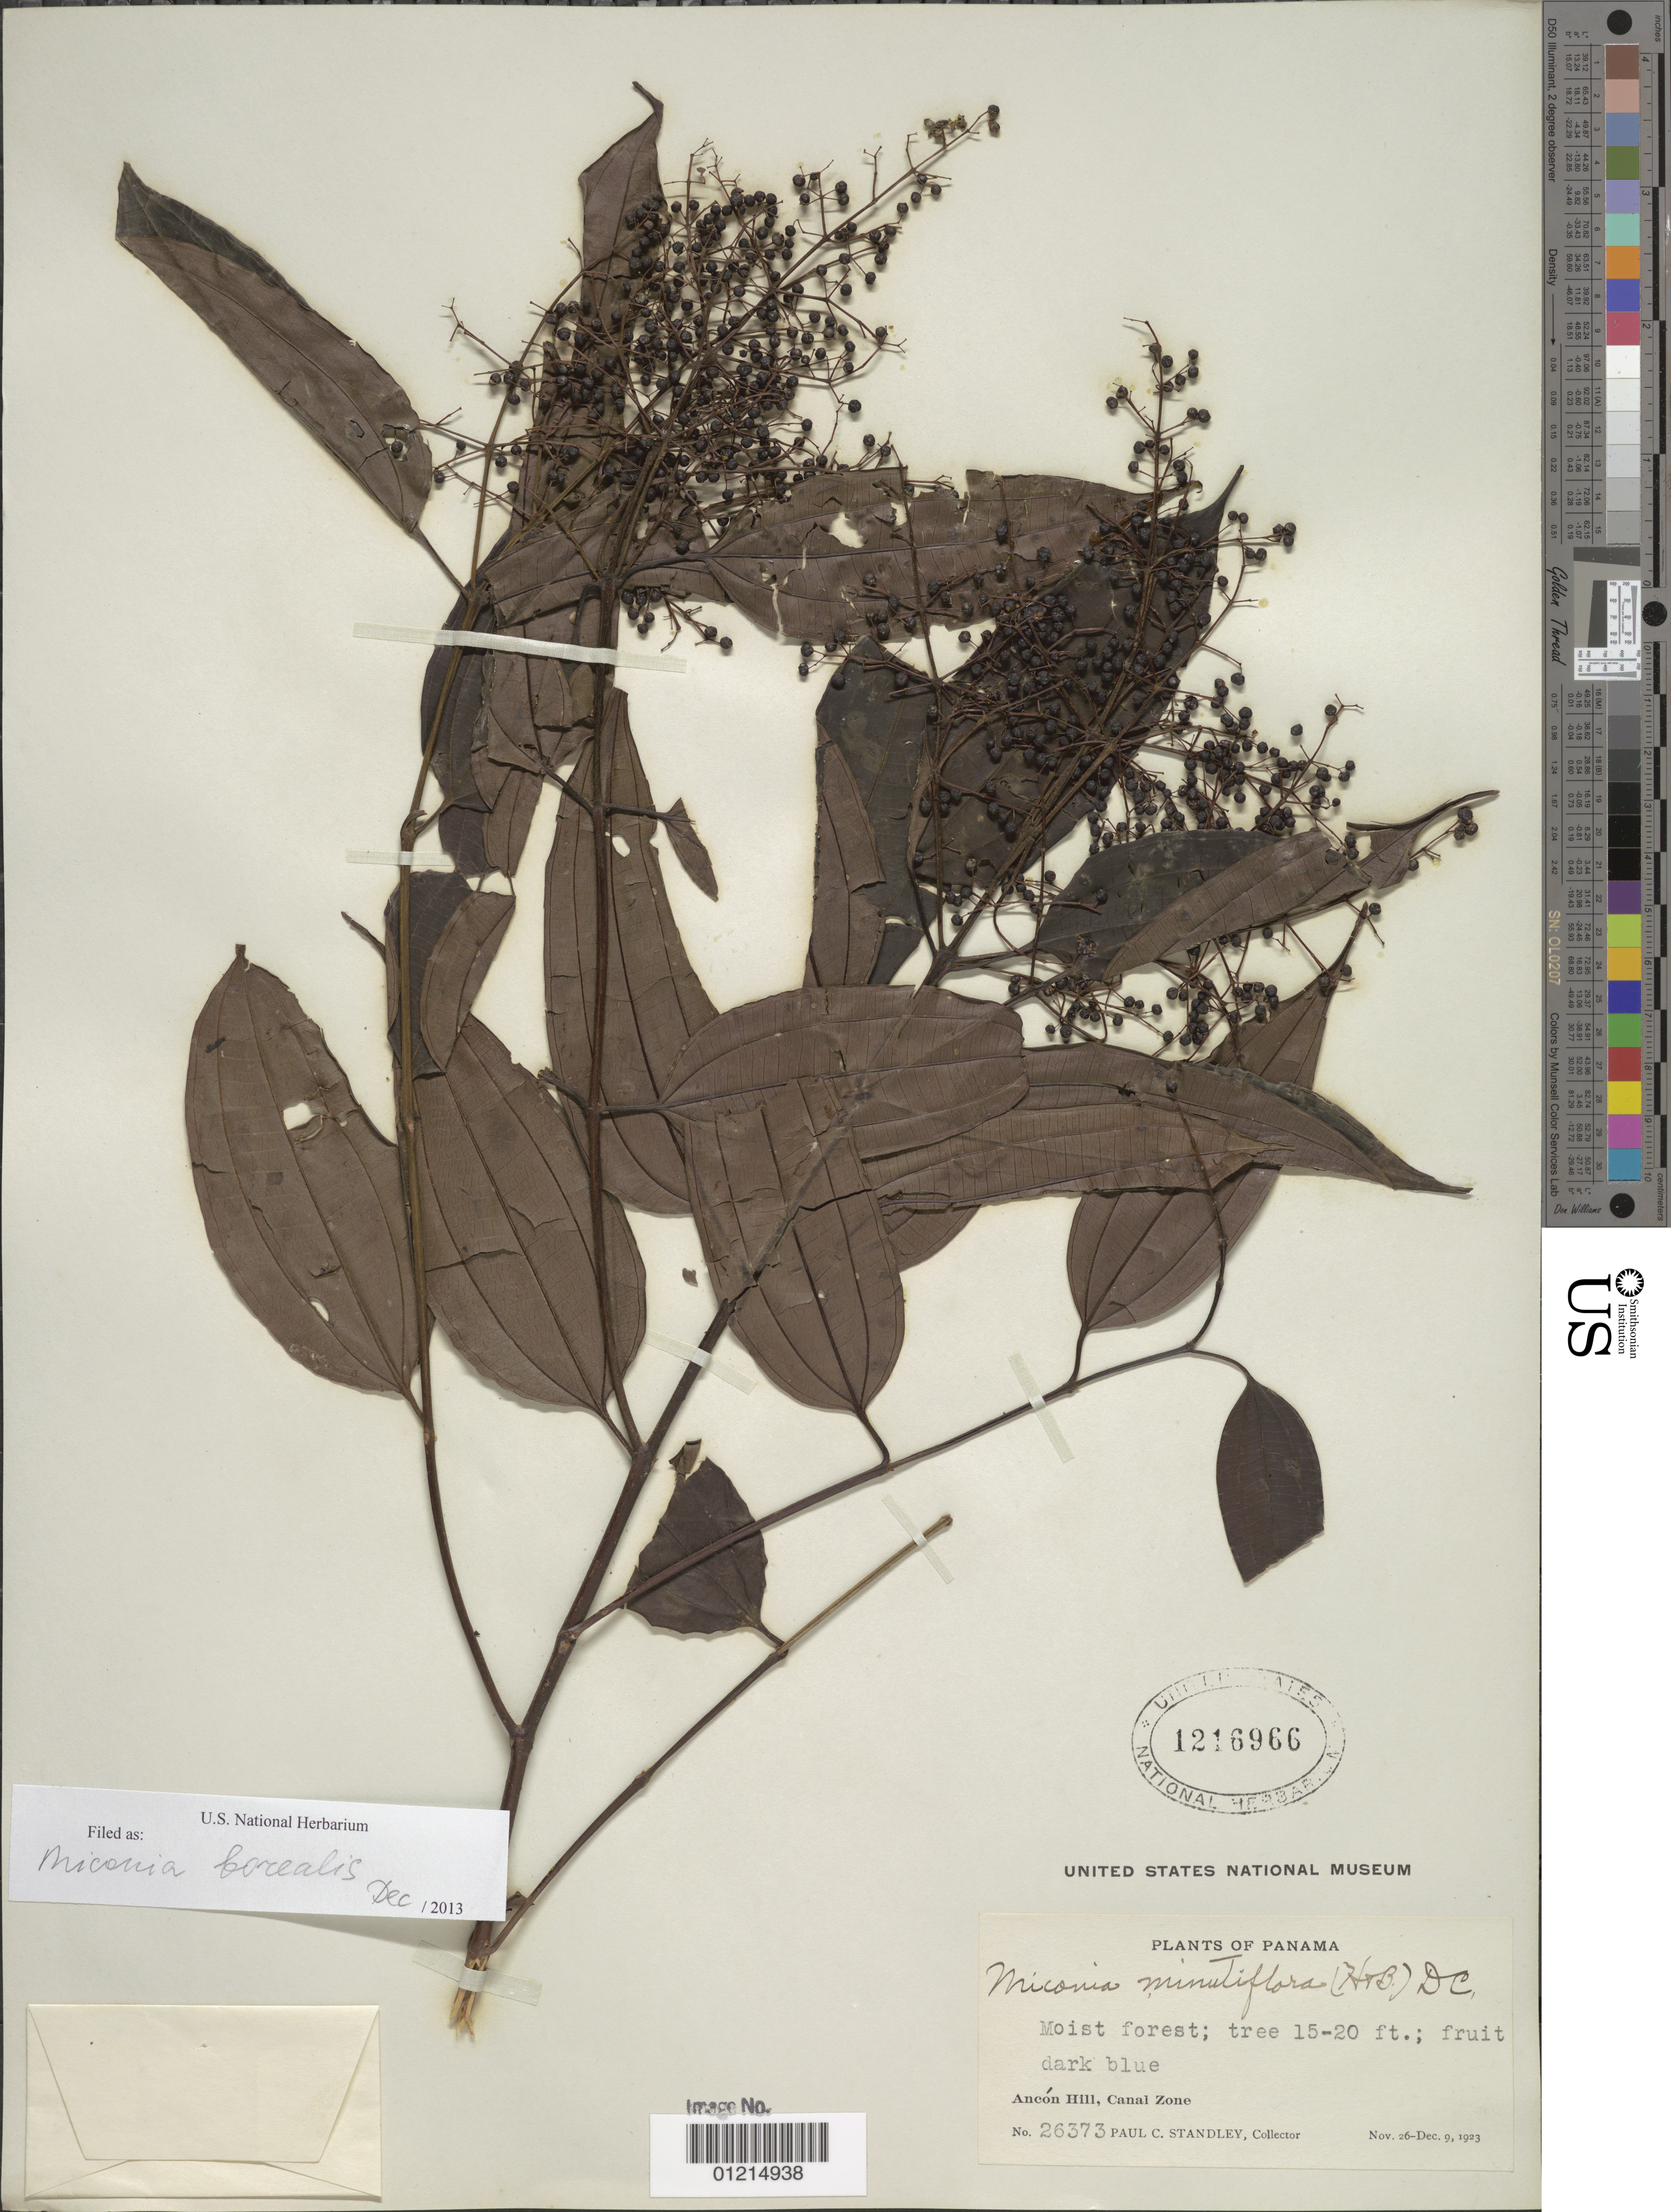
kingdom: Plantae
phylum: Tracheophyta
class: Magnoliopsida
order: Myrtales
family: Melastomataceae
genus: Miconia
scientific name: Miconia borealis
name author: Gleason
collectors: P. C. Standley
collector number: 26373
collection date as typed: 26 Nov 1923 to 09 Dec 1923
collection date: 1923-11-26/1923-12-09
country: Panama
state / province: Panamá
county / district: Canal Zone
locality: Canal Zone: Ancón Hill.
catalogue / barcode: US 1216966